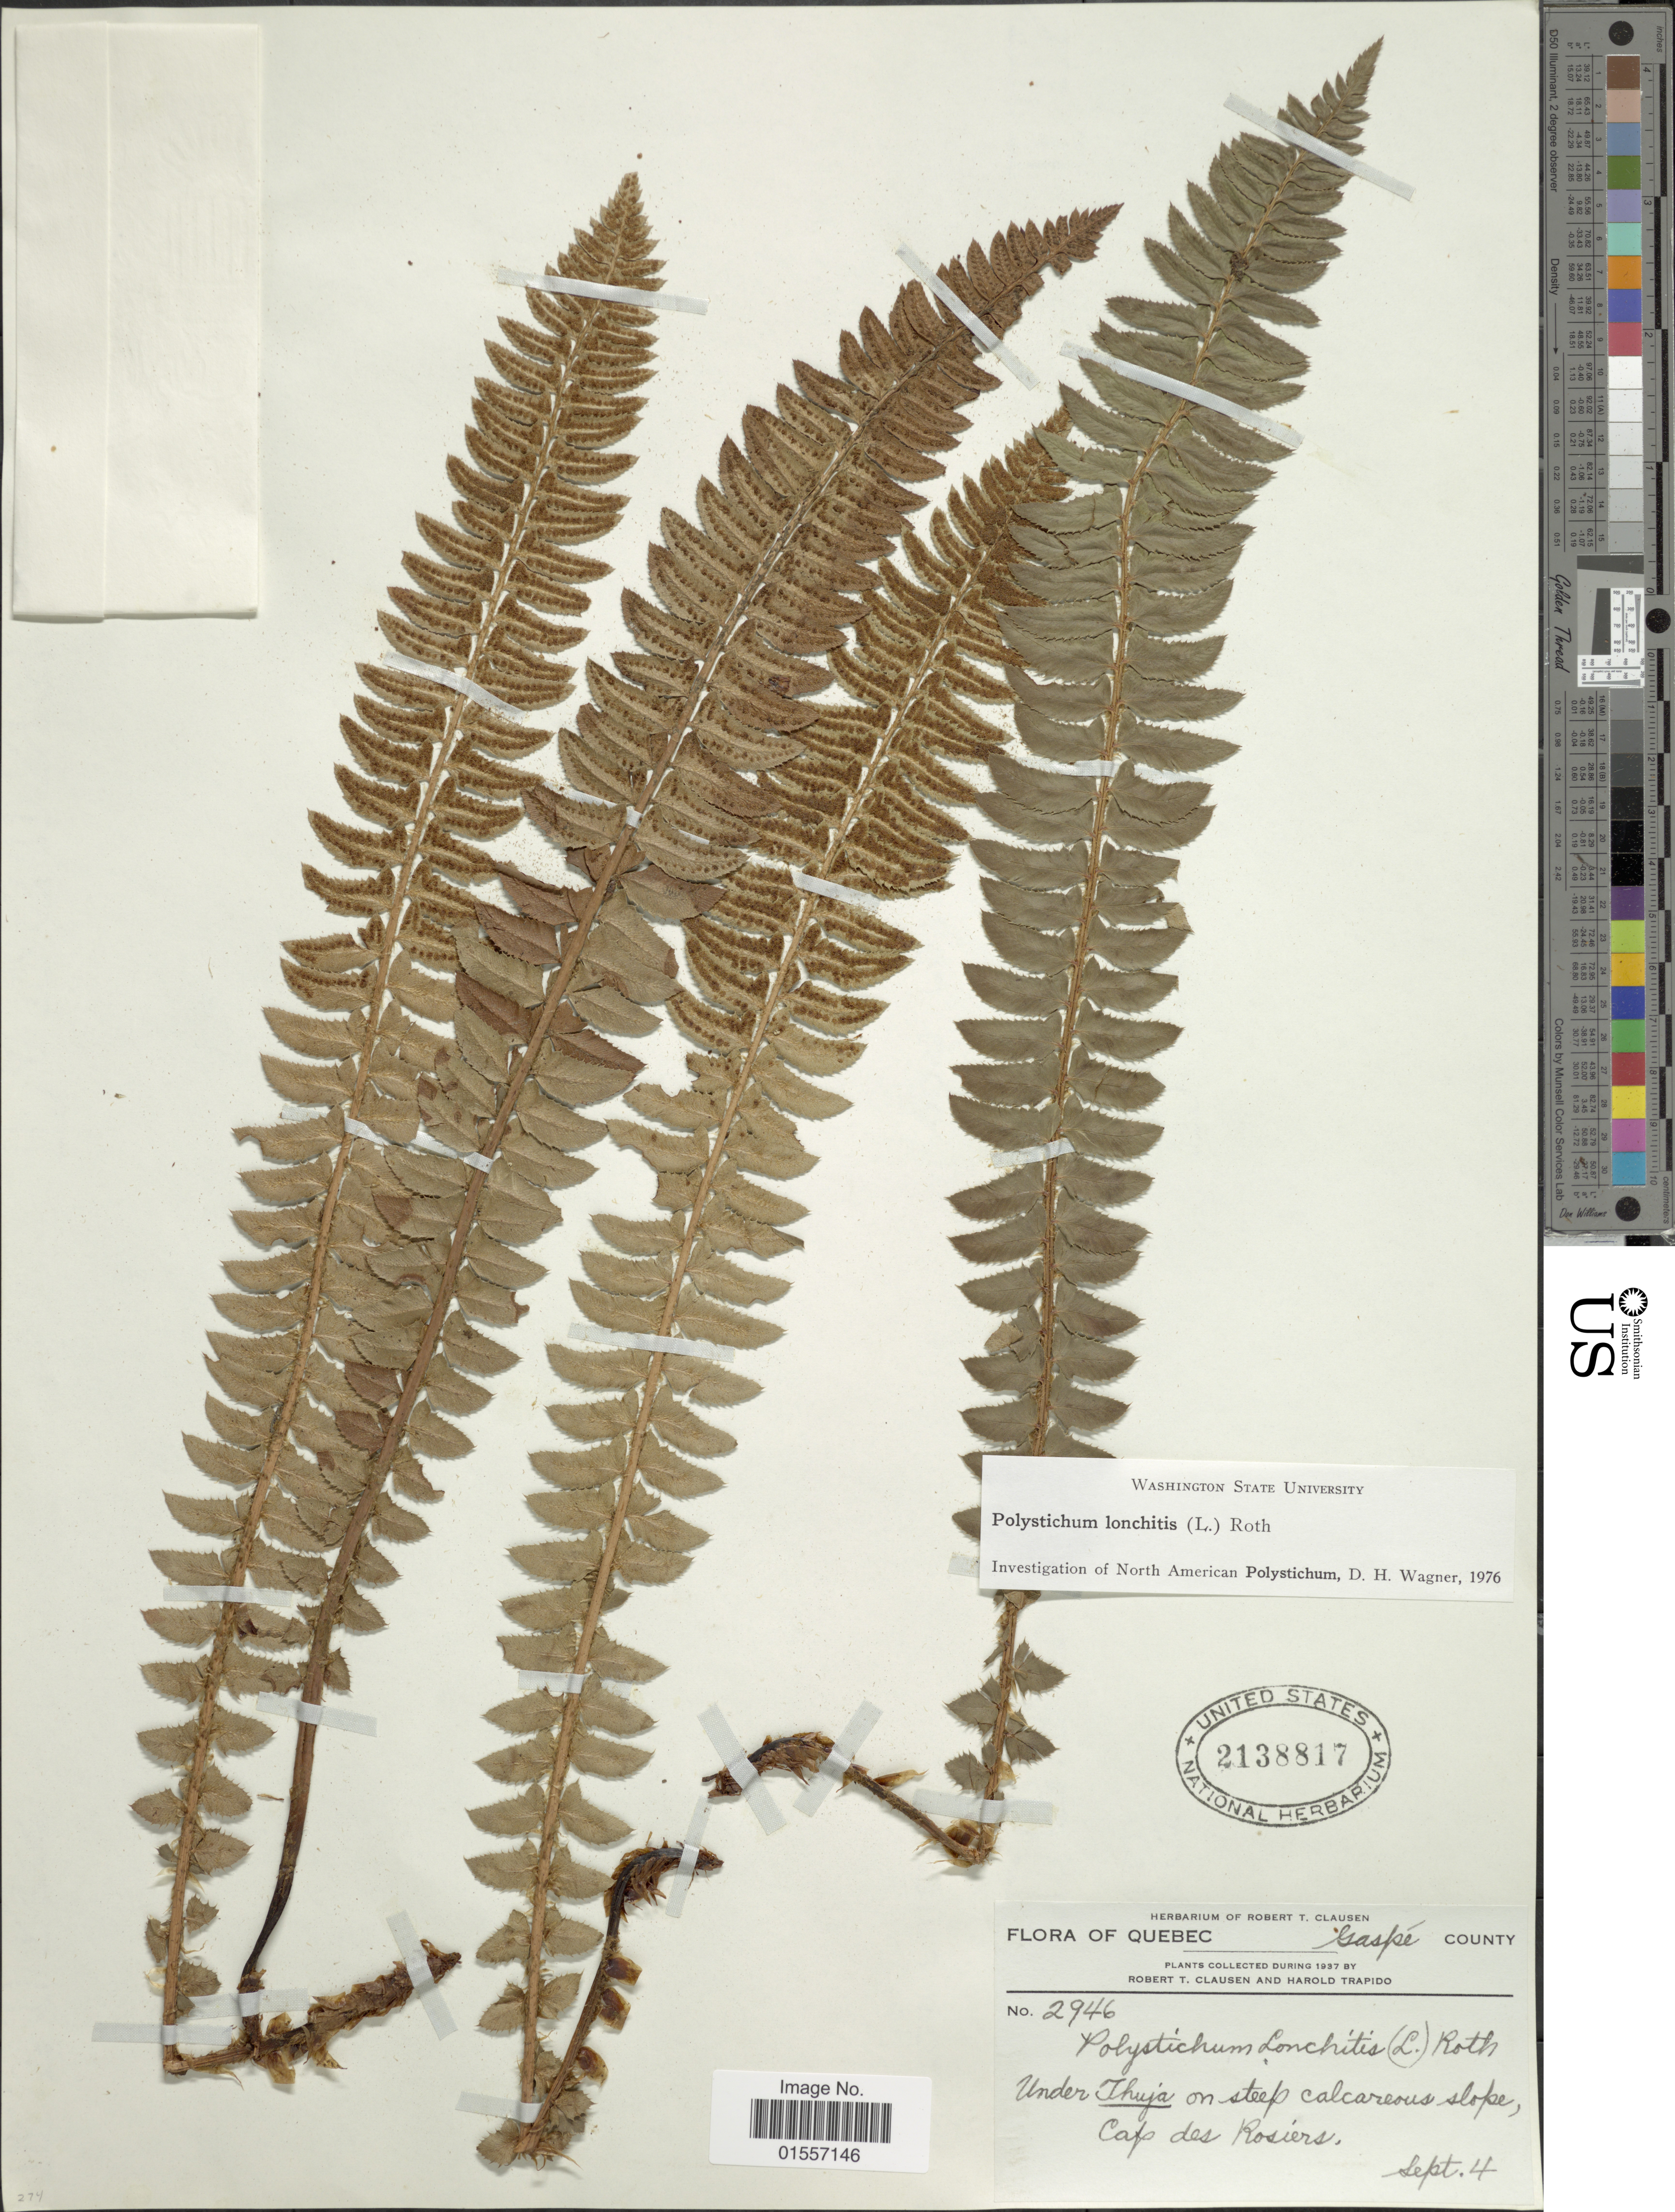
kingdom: Plantae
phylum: Tracheophyta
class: Polypodiopsida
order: Polypodiales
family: Dryopteridaceae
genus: Polystichum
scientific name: Polystichum lonchitis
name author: (Roth) L.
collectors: R. T. Clausen & H. Trapido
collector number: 2946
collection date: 1937-09-04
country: Canada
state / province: Quebec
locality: Gaspé County, Under Thuja on steep calcareous slope, Cap des Rosiers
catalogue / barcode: US 2138817